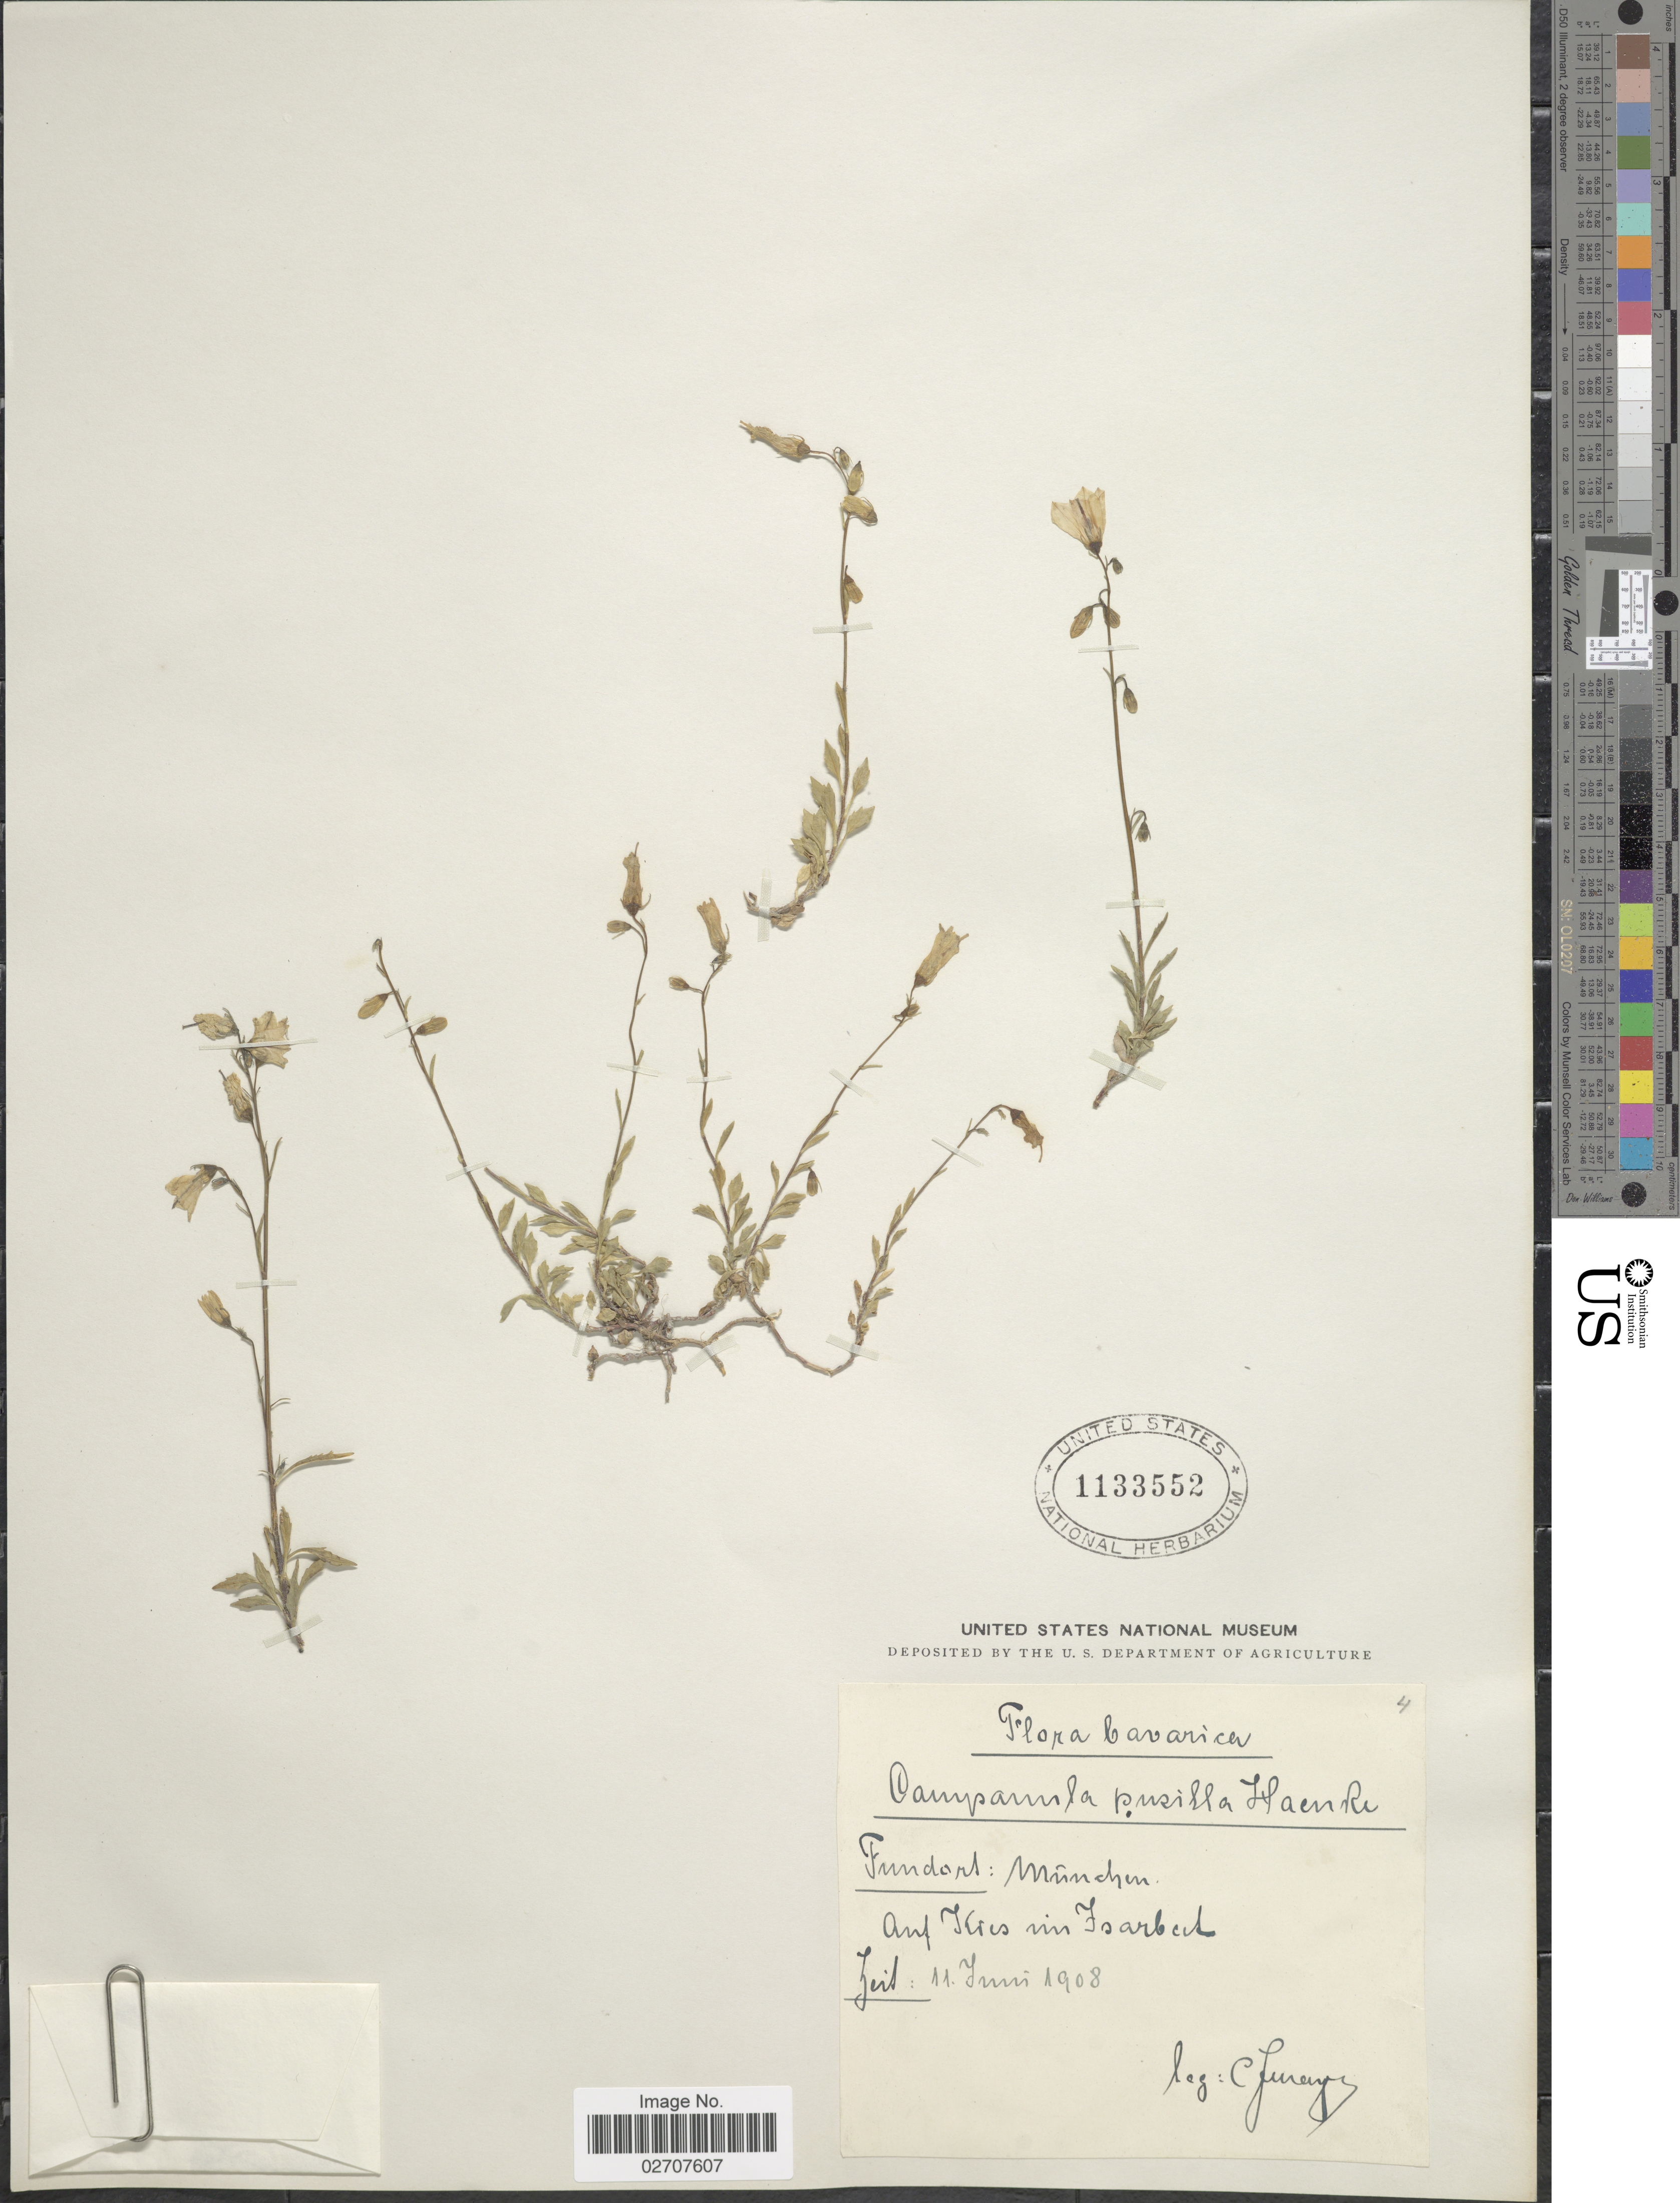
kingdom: Plantae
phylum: Tracheophyta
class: Magnoliopsida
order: Asterales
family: Campanulaceae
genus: Campanula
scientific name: Campanula cochleariifolia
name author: Lam.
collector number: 4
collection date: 1908-06-11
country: Germany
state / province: Bayern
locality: Bavarica. Munchen auf Kres im Foarbeck [interpreted]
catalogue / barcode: US 1133552